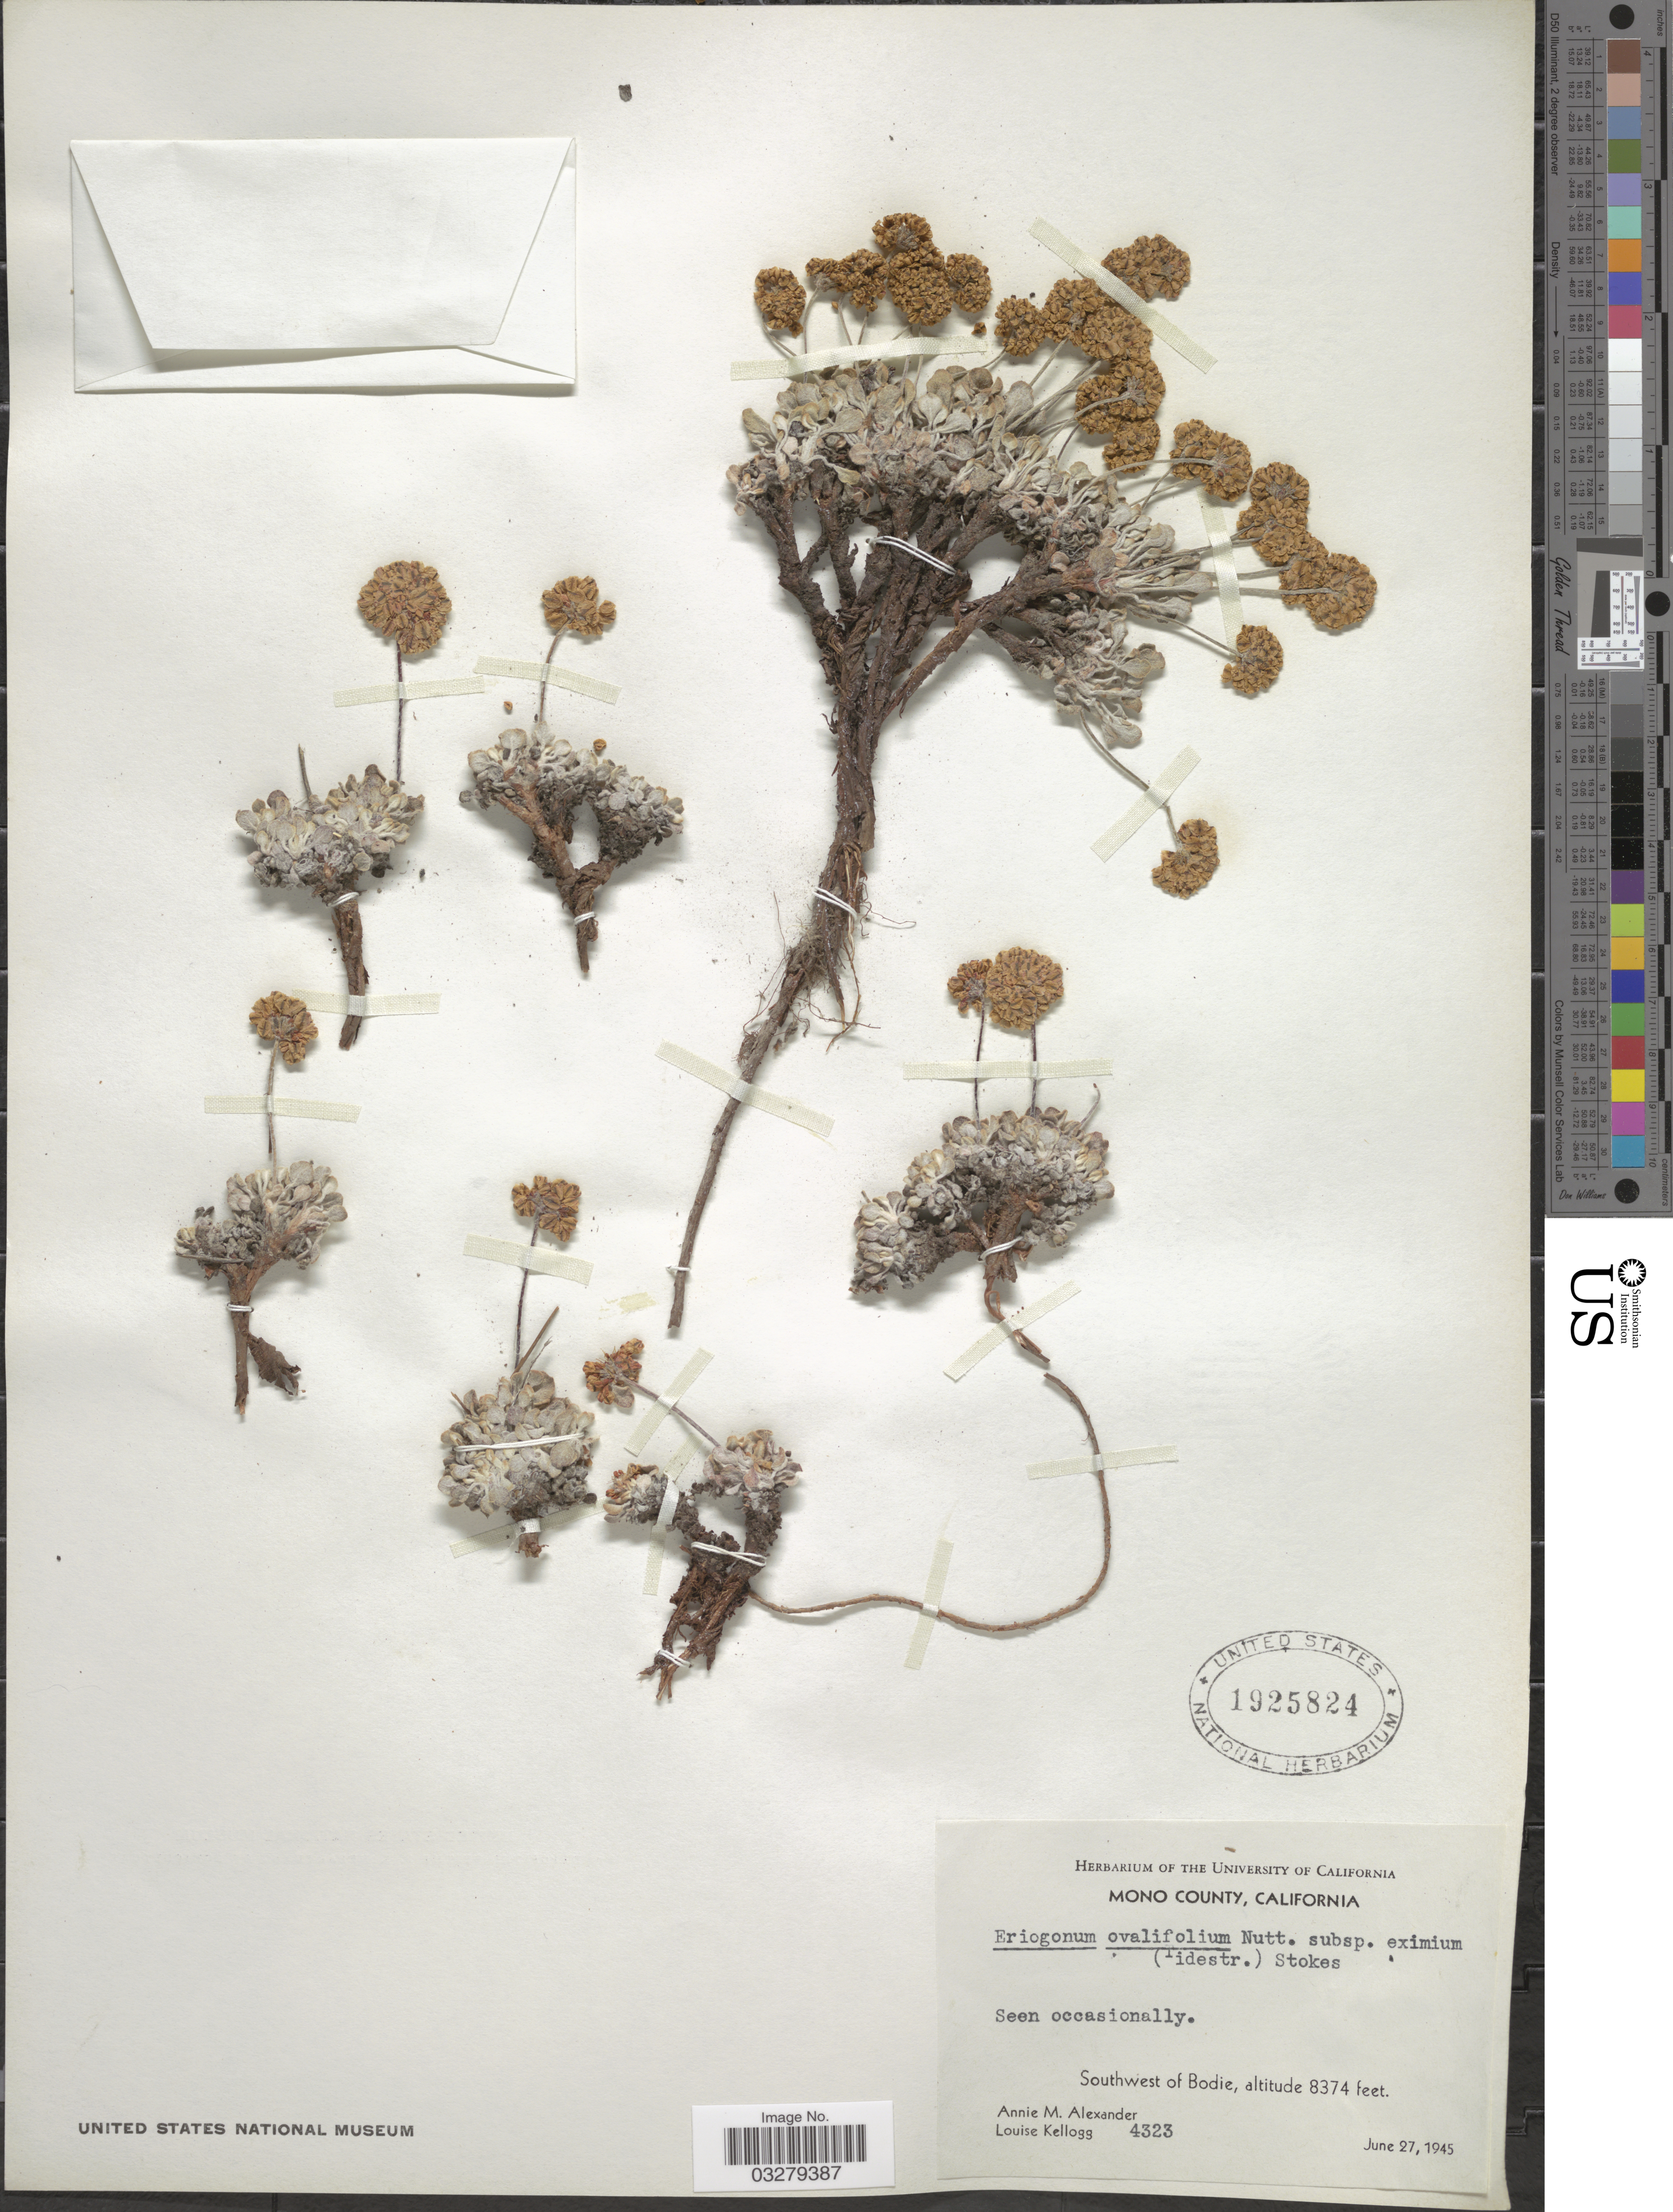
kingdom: Plantae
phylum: Tracheophyta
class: Magnoliopsida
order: Caryophyllales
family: Polygonaceae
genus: Eriogonum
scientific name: Eriogonum ovalifolium var. eximium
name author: (Tidestr.) J.T. Howell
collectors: A. M. Alexander & L. Kellogg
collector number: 4323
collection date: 1945-06-27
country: United States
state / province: California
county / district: Mono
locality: Mono County, Southwest of Bodie.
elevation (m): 2552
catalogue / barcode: US 1925824